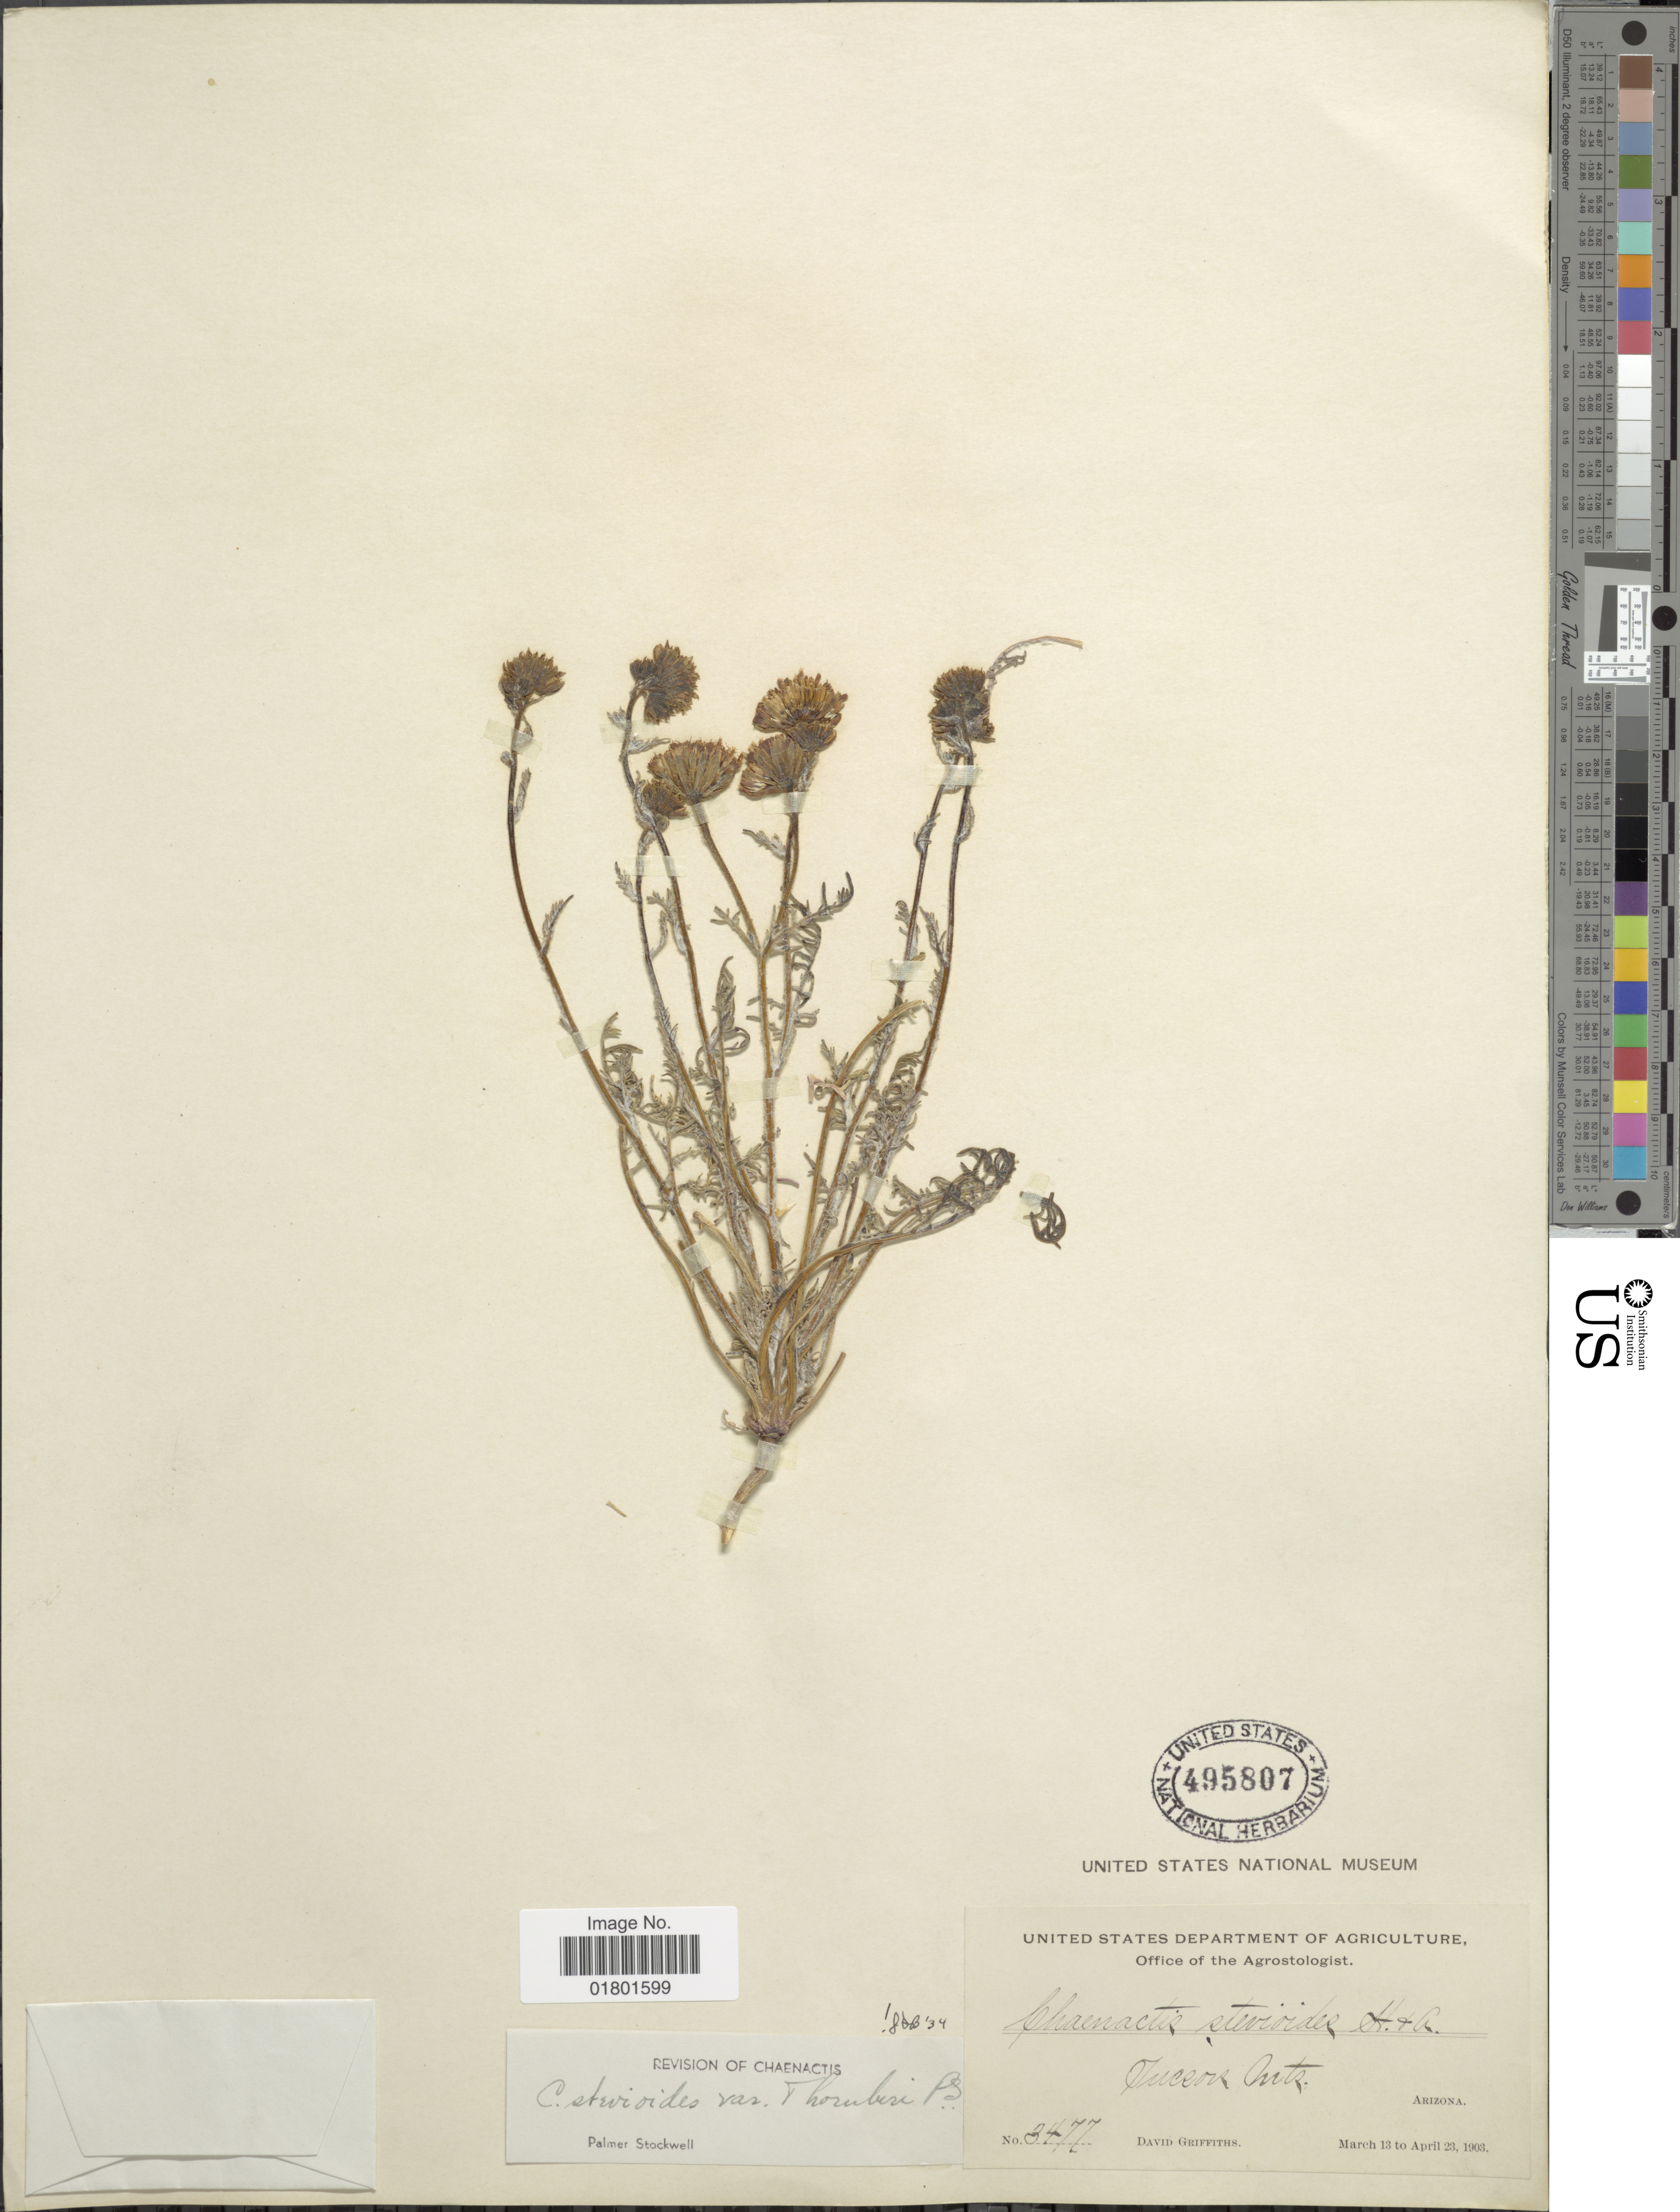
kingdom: Plantae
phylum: Tracheophyta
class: Magnoliopsida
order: Asterales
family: Asteraceae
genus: Chaenactis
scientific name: Chaenactis stevioides var. thornberi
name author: Stockw.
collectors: D. Griffiths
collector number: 3477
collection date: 1903-03-13/1903-04-23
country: United States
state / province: Arizona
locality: Tucson Mts.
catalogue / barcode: US 495807